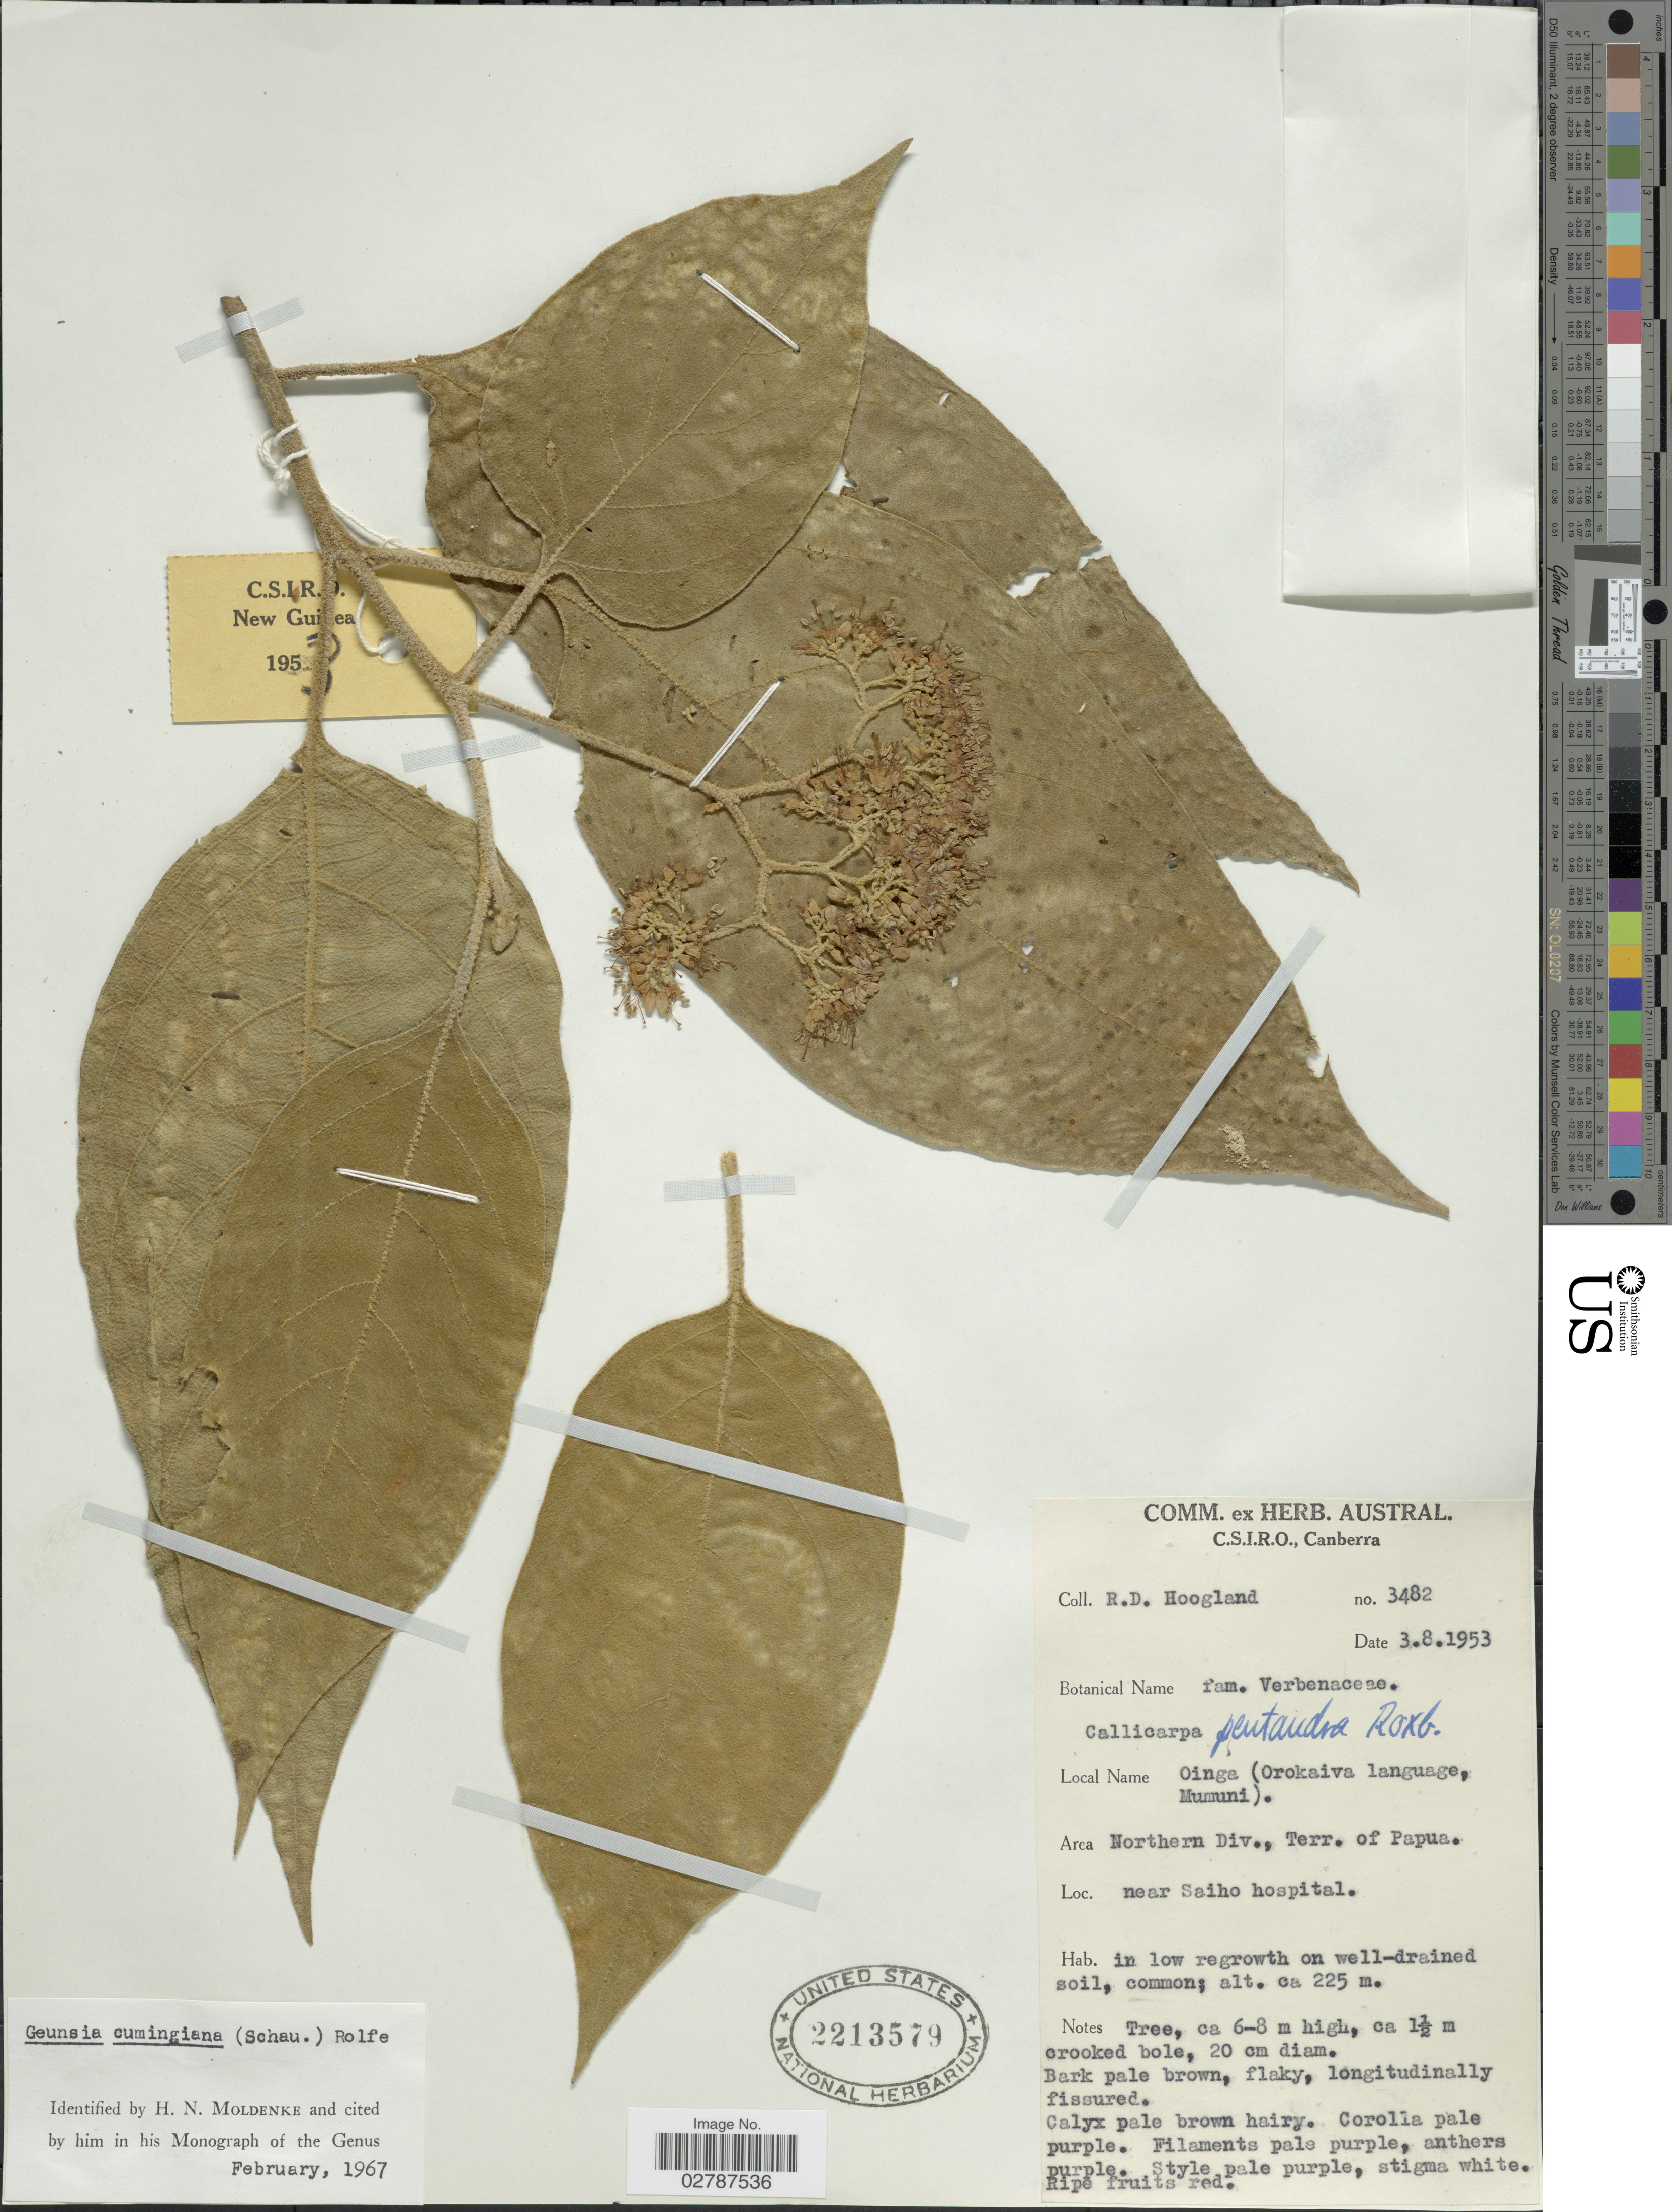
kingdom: Plantae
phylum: Tracheophyta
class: Magnoliopsida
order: Lamiales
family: Lamiaceae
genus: Callicarpa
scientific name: Callicarpa cumingiana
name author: Schauer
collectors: R. D. Hoogland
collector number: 3482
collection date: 1953-08-03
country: Papua New Guinea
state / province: Northern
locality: Northern Div., Terr. of Papua. Near Saiho hospital.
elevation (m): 25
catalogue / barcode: US 2213579